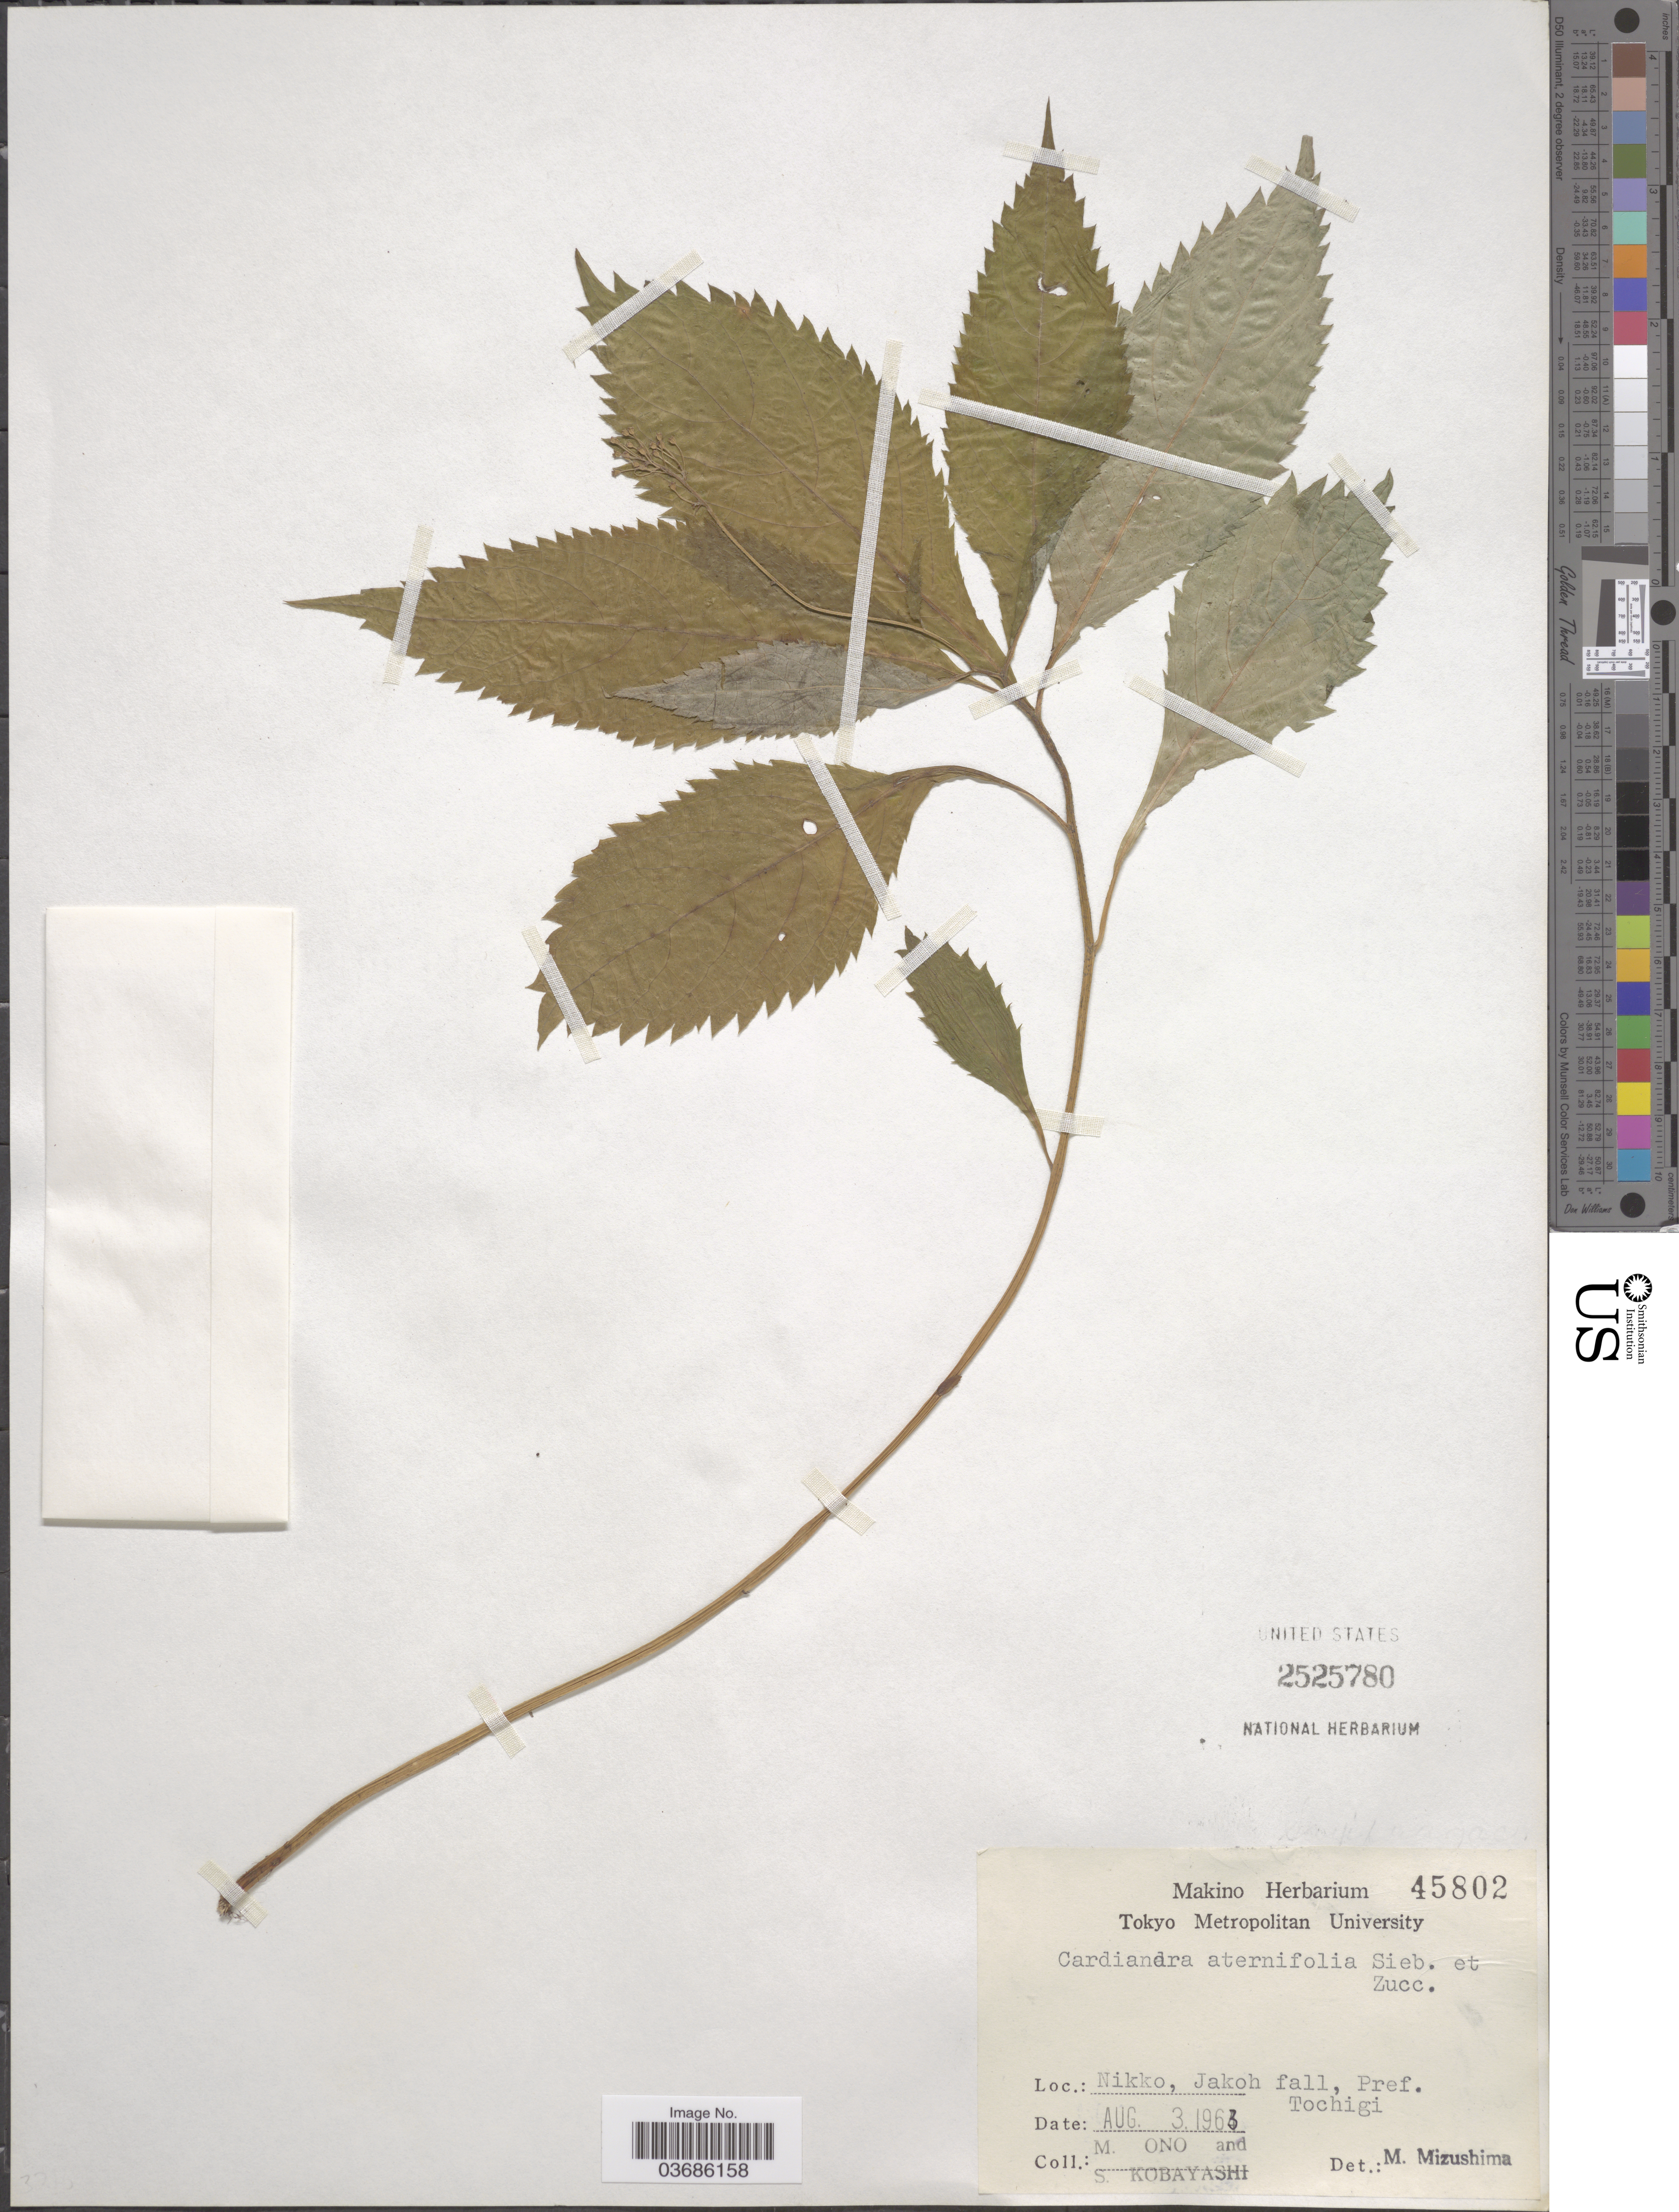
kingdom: Plantae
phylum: Tracheophyta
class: Magnoliopsida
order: Cornales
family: Hydrangeaceae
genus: Hydrangea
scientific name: Hydrangea alternifolia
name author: Siebold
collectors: M. Ono & S. Kobayashi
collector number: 45802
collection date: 1963-08-03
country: Japan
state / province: Totigi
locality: Nikko, Jakoh fall, Pref. Tochigi.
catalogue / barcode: US 2525780